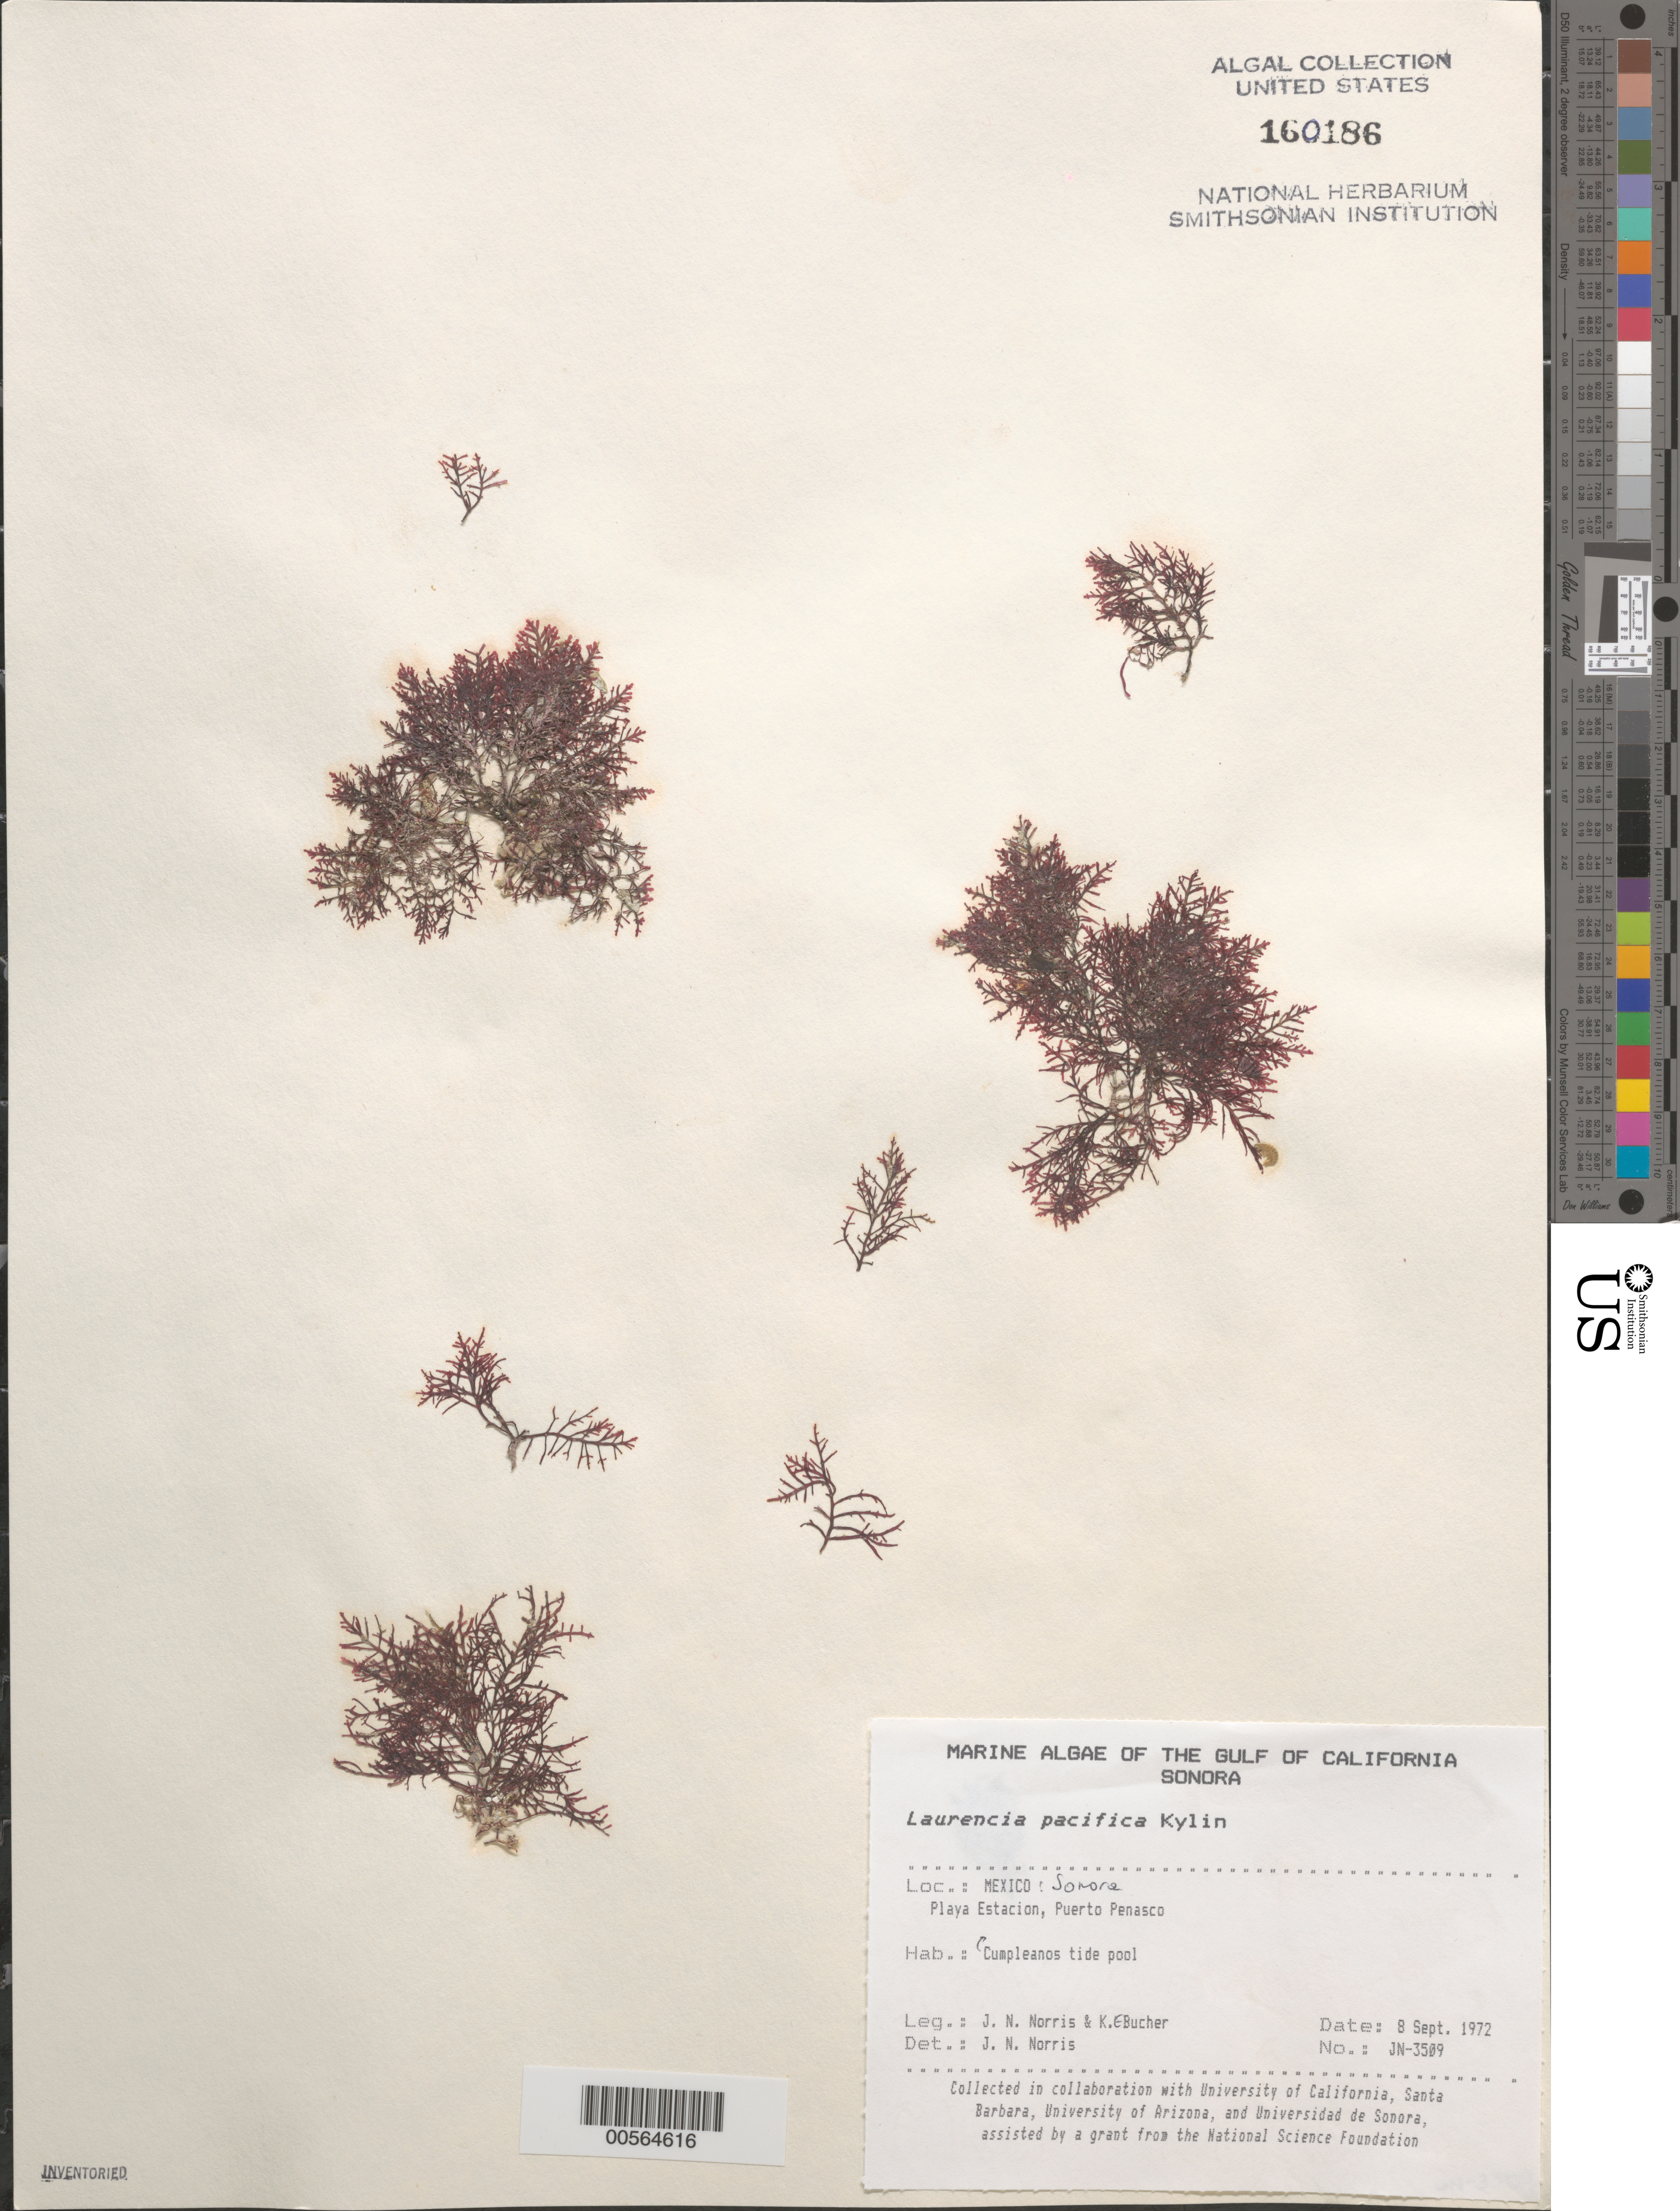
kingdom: Plantae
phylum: Rhodophyta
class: Florideophyceae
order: Ceramiales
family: Rhodomelaceae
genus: Laurencia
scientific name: Laurencia pacifica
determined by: Norris, James N.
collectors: J. N. Norris & K. E. Bucher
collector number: JN-3509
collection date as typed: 08 Sep 1972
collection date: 1972-09-08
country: Mexico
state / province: Sonora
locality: Playa Estacion, Puerto Penasco, Cumpleanos tide pool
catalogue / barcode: US 160186